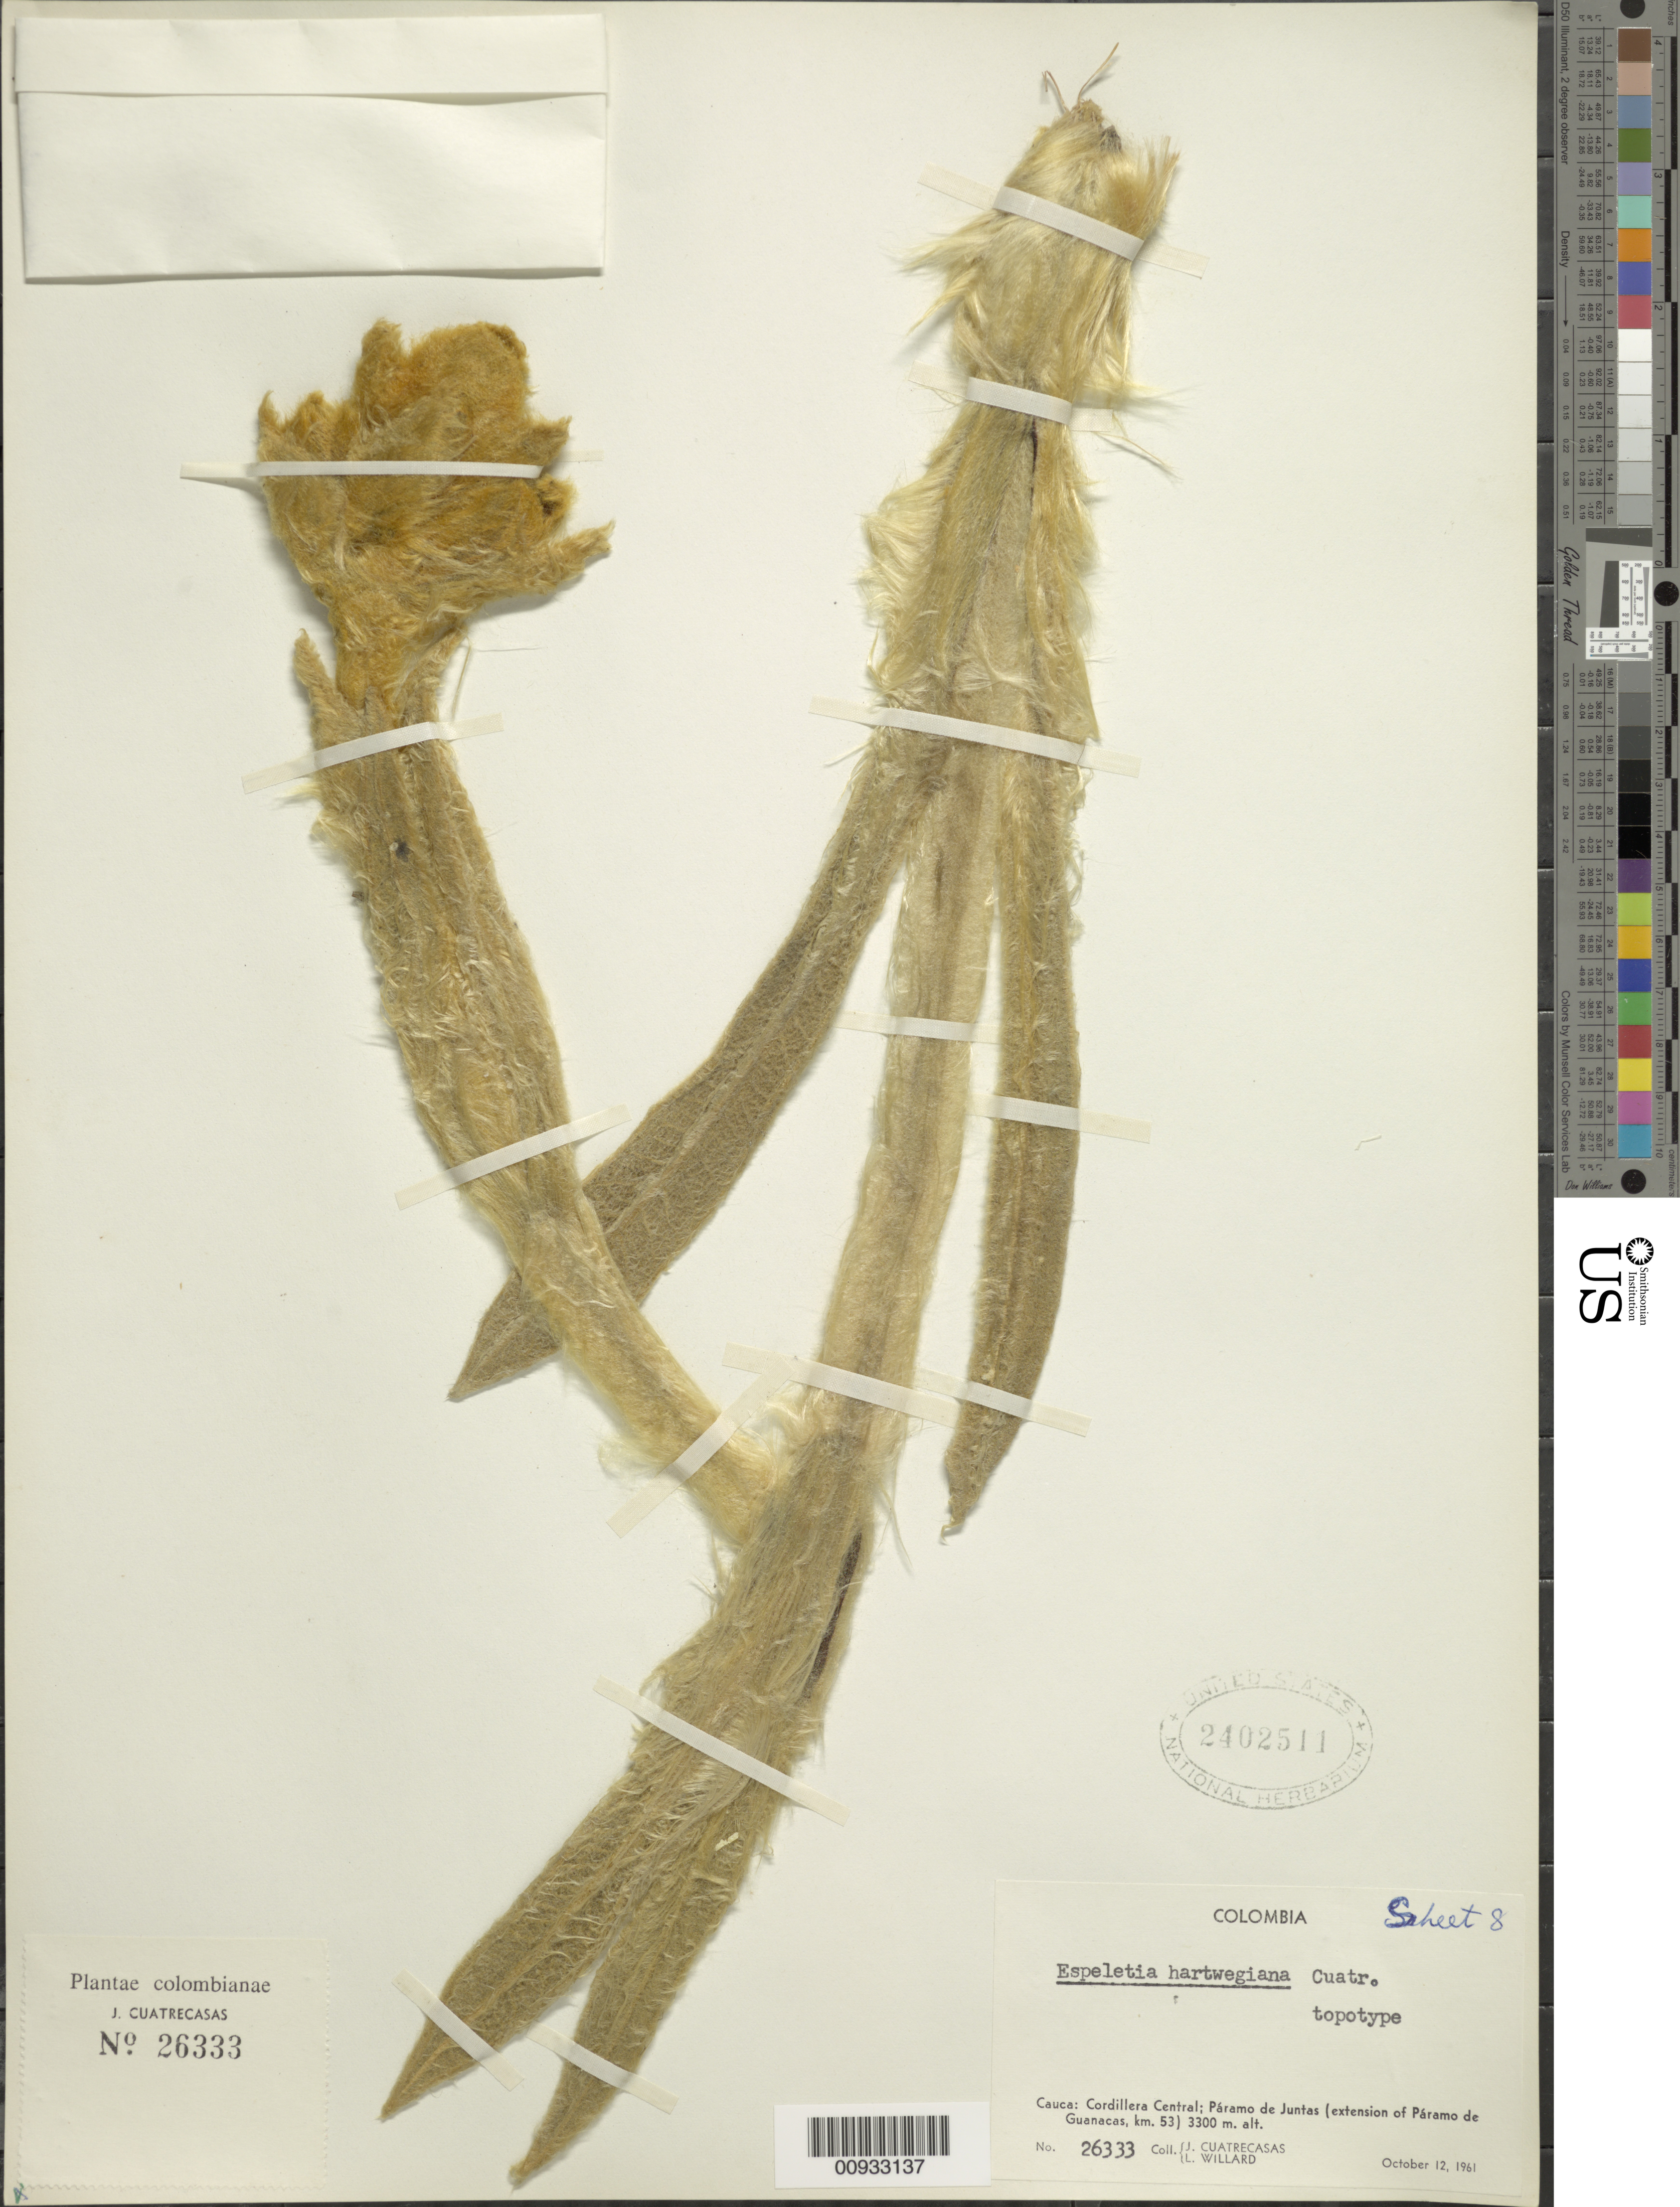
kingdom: Plantae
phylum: Tracheophyta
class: Magnoliopsida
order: Asterales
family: Asteraceae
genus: Espeletia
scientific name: Espeletia hartwegiana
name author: Sch. Bip. ex Cuatrec.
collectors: J. Cuatrecasas & L. Willard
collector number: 26333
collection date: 1961-10-12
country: Colombia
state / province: Cauca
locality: Cordillera Central; Paramo de Juntas (extension of Paramo de Guanacas, km. 53).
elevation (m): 3300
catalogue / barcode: US 2402511